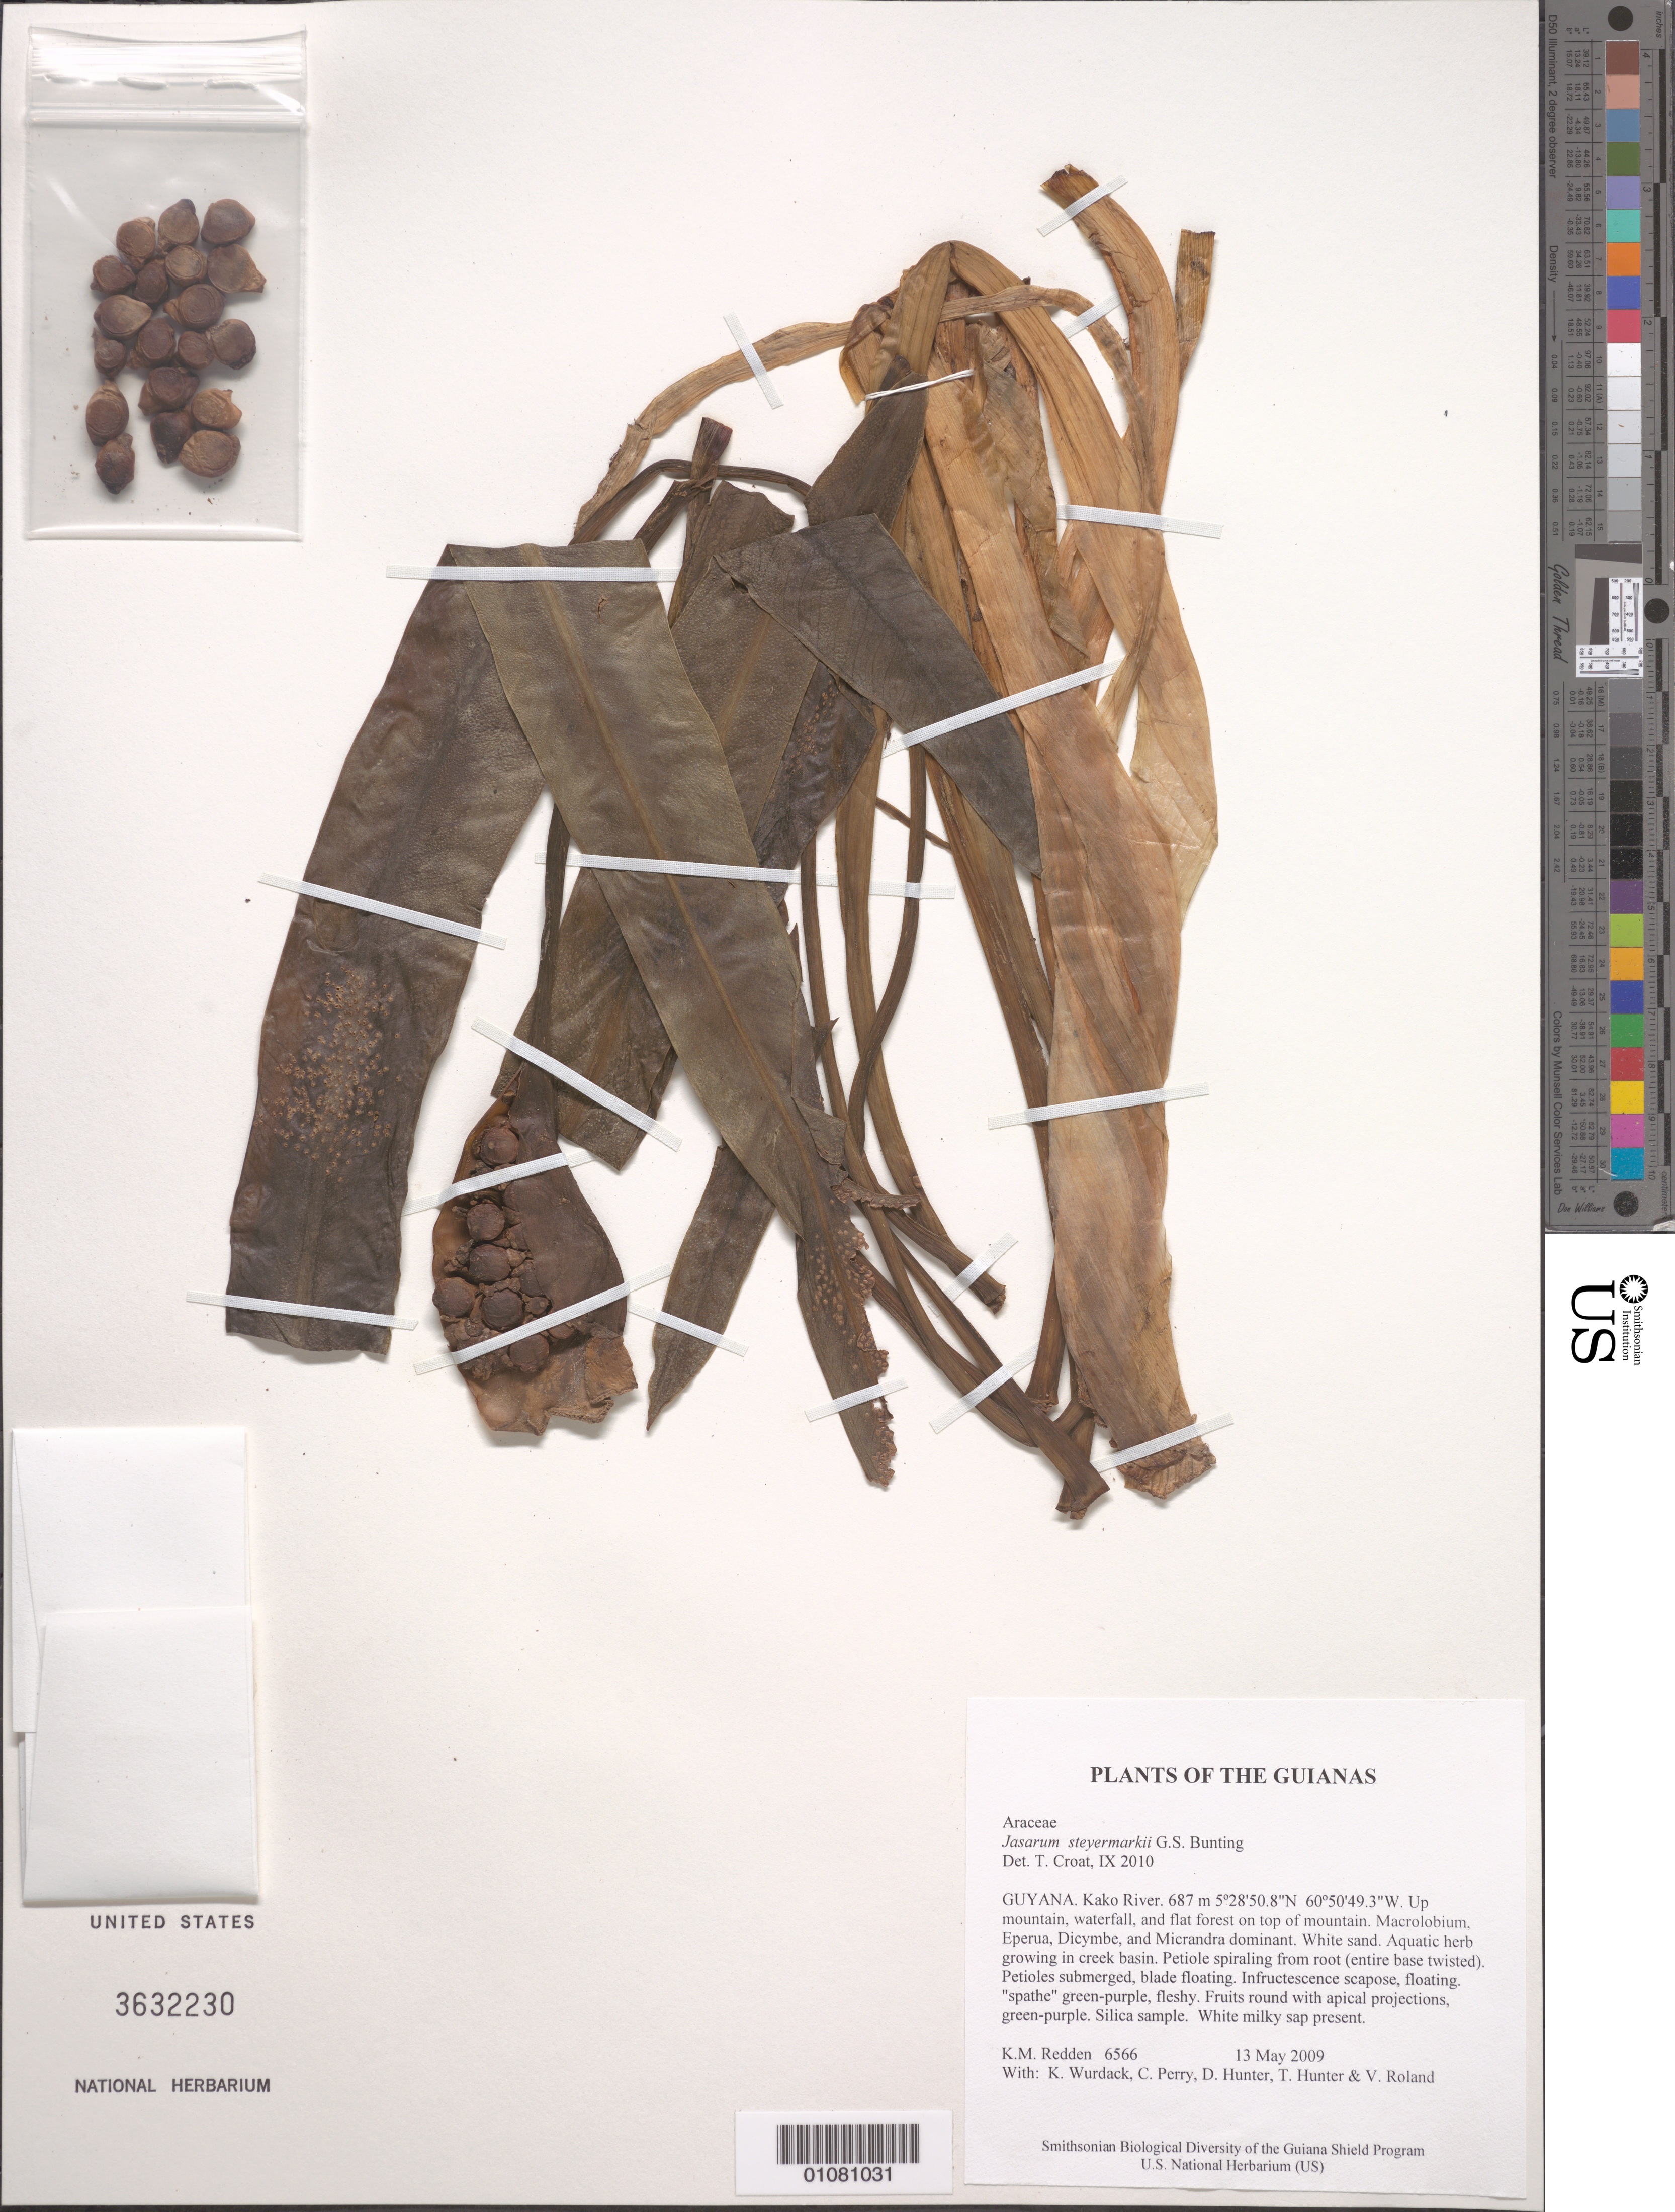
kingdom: Plantae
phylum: Tracheophyta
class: Liliopsida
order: Alismatales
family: Araceae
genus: Jasarum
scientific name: Jasarum steyermarkii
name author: G.S. Bunting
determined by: Croat, Thomas B., Missouri Botanical Garden (MO)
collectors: K. M. Redden, K. Wurdack, C. Perry, D. Hunter, T. Hunter & V. Roland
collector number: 6566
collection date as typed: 13 May 2009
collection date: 2009-05-13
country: Guyana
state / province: Cuyuni-Mazaruni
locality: Kako River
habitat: Up mountain, waterfall, and flat forest on top of mountain. Macrolobium, Eperua, Dicymbe, and Micrandra dominant. White sand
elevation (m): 687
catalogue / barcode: US 3632230